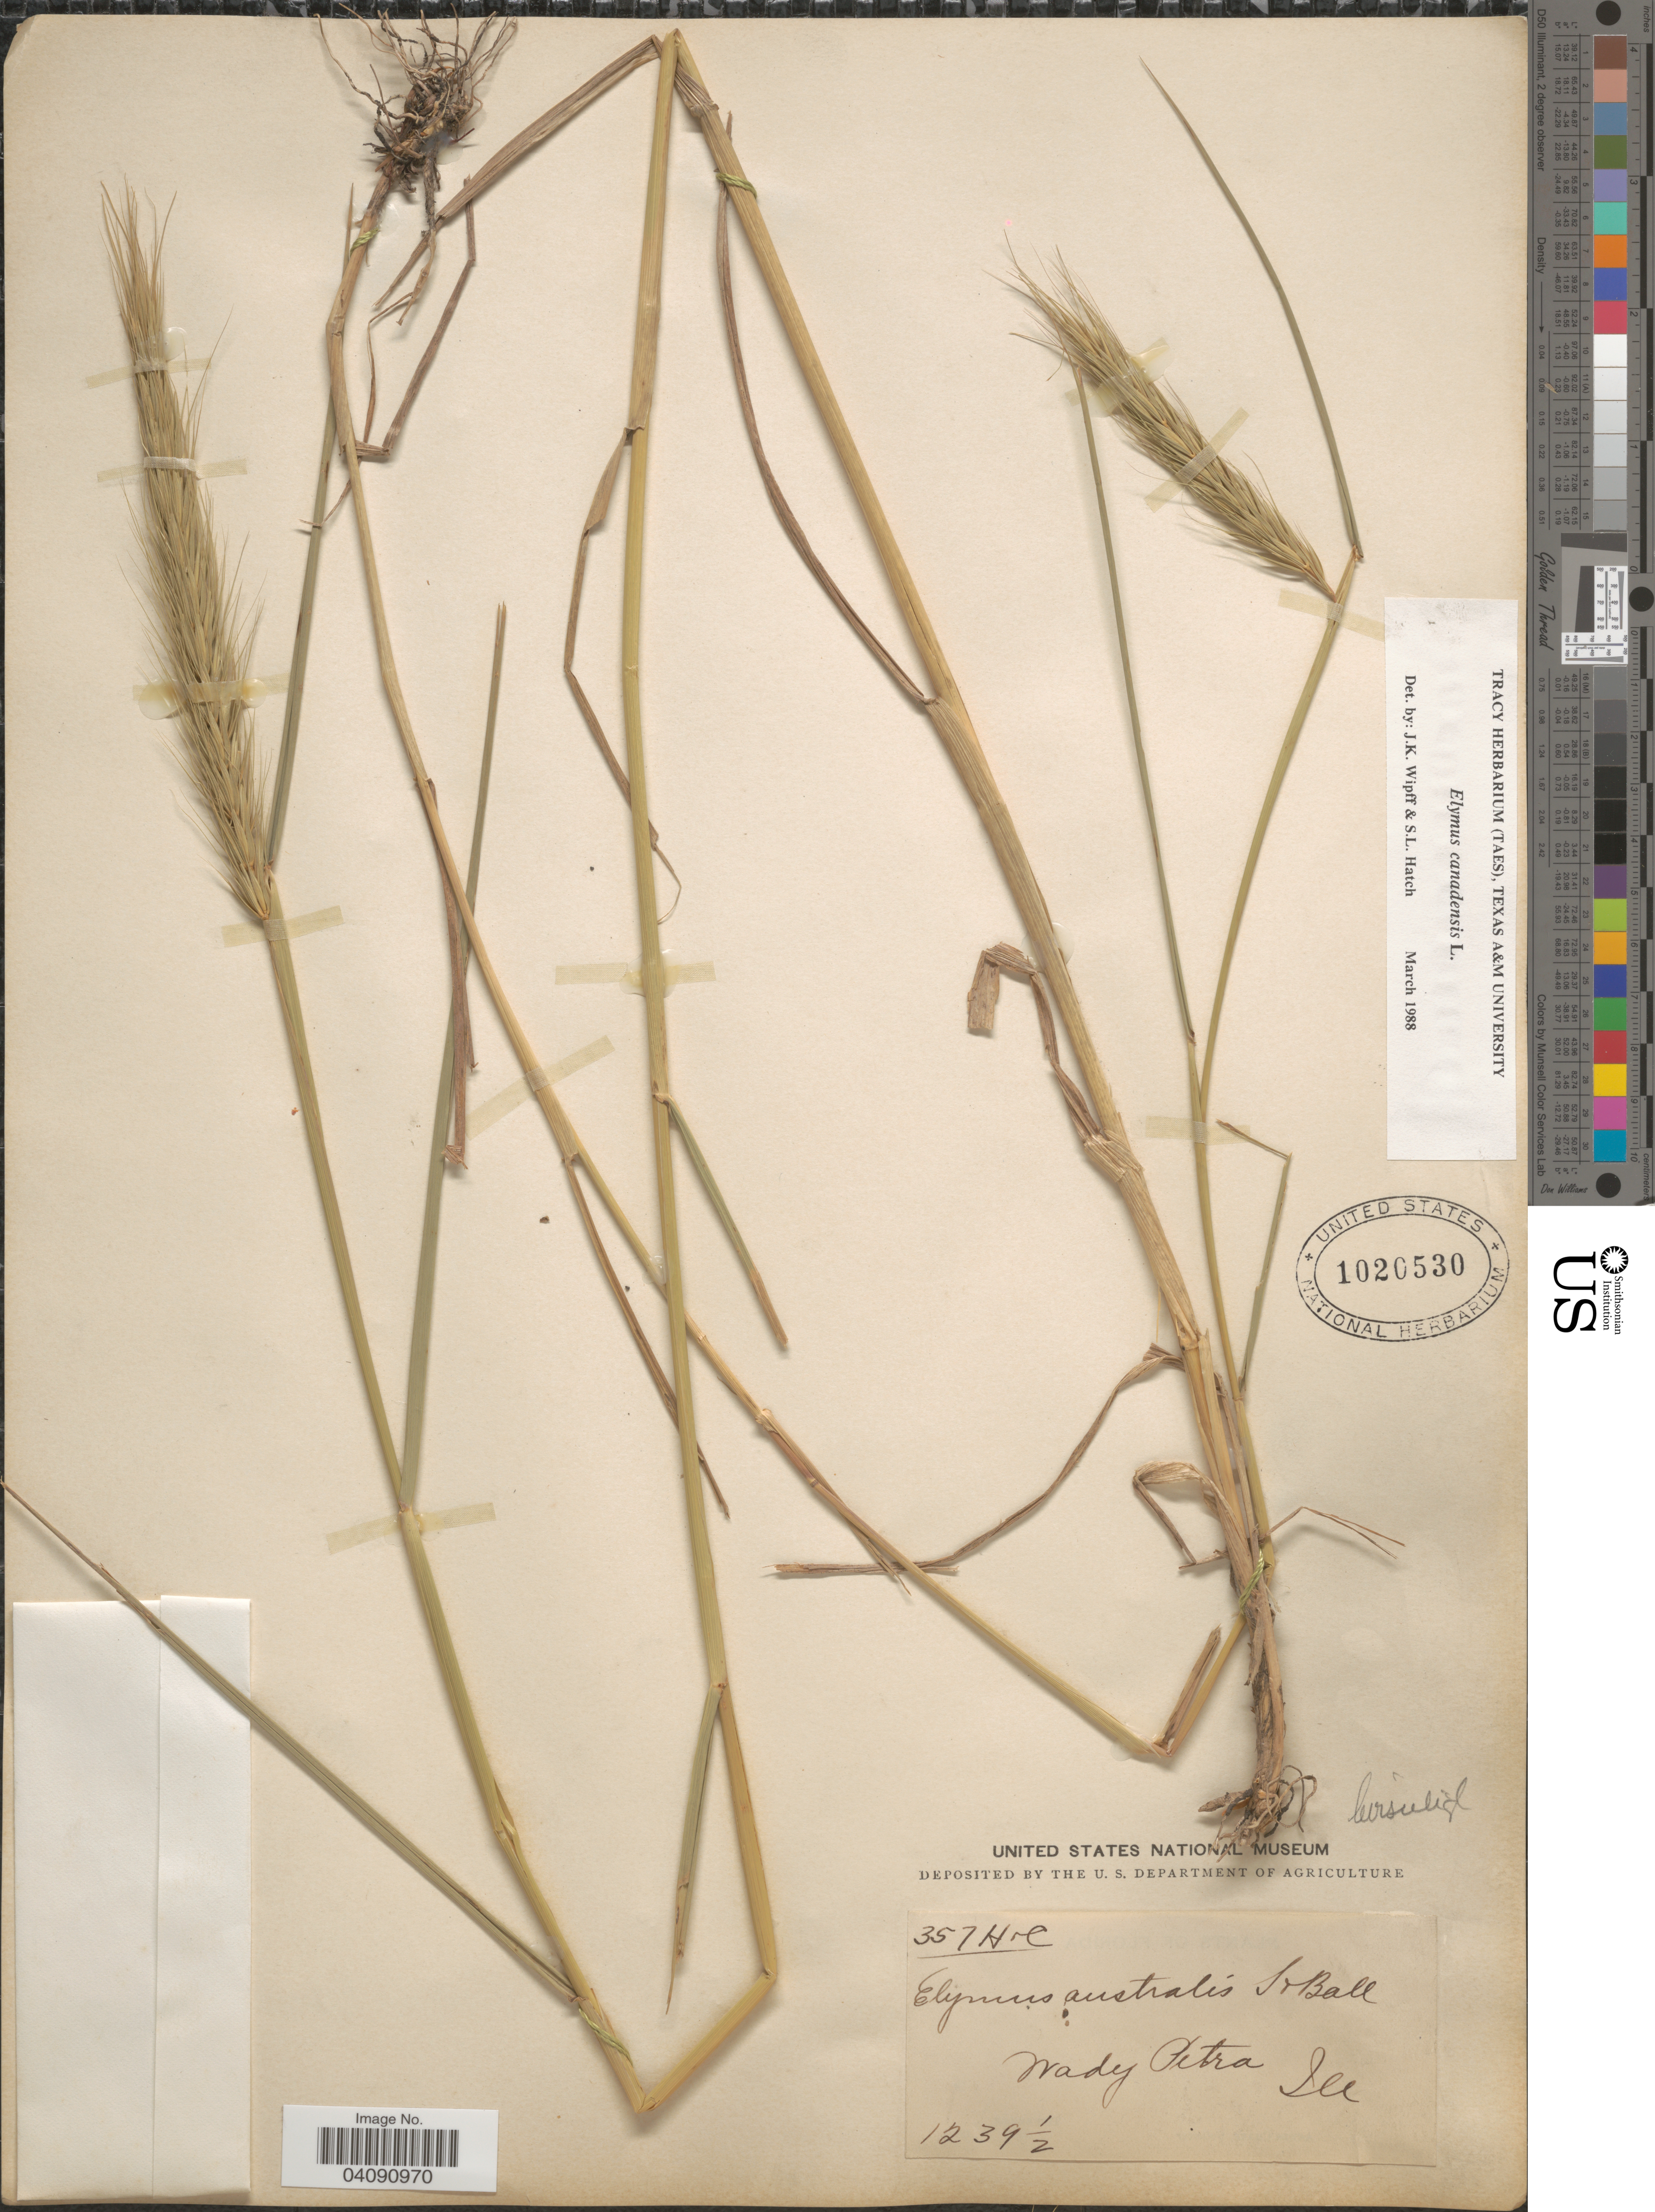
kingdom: Plantae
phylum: Tracheophyta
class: Liliopsida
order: Poales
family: Poaceae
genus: Elymus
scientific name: Elymus canadensis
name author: L.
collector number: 1239½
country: United States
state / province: Illinois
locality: Wady Petra.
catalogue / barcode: US 1020530